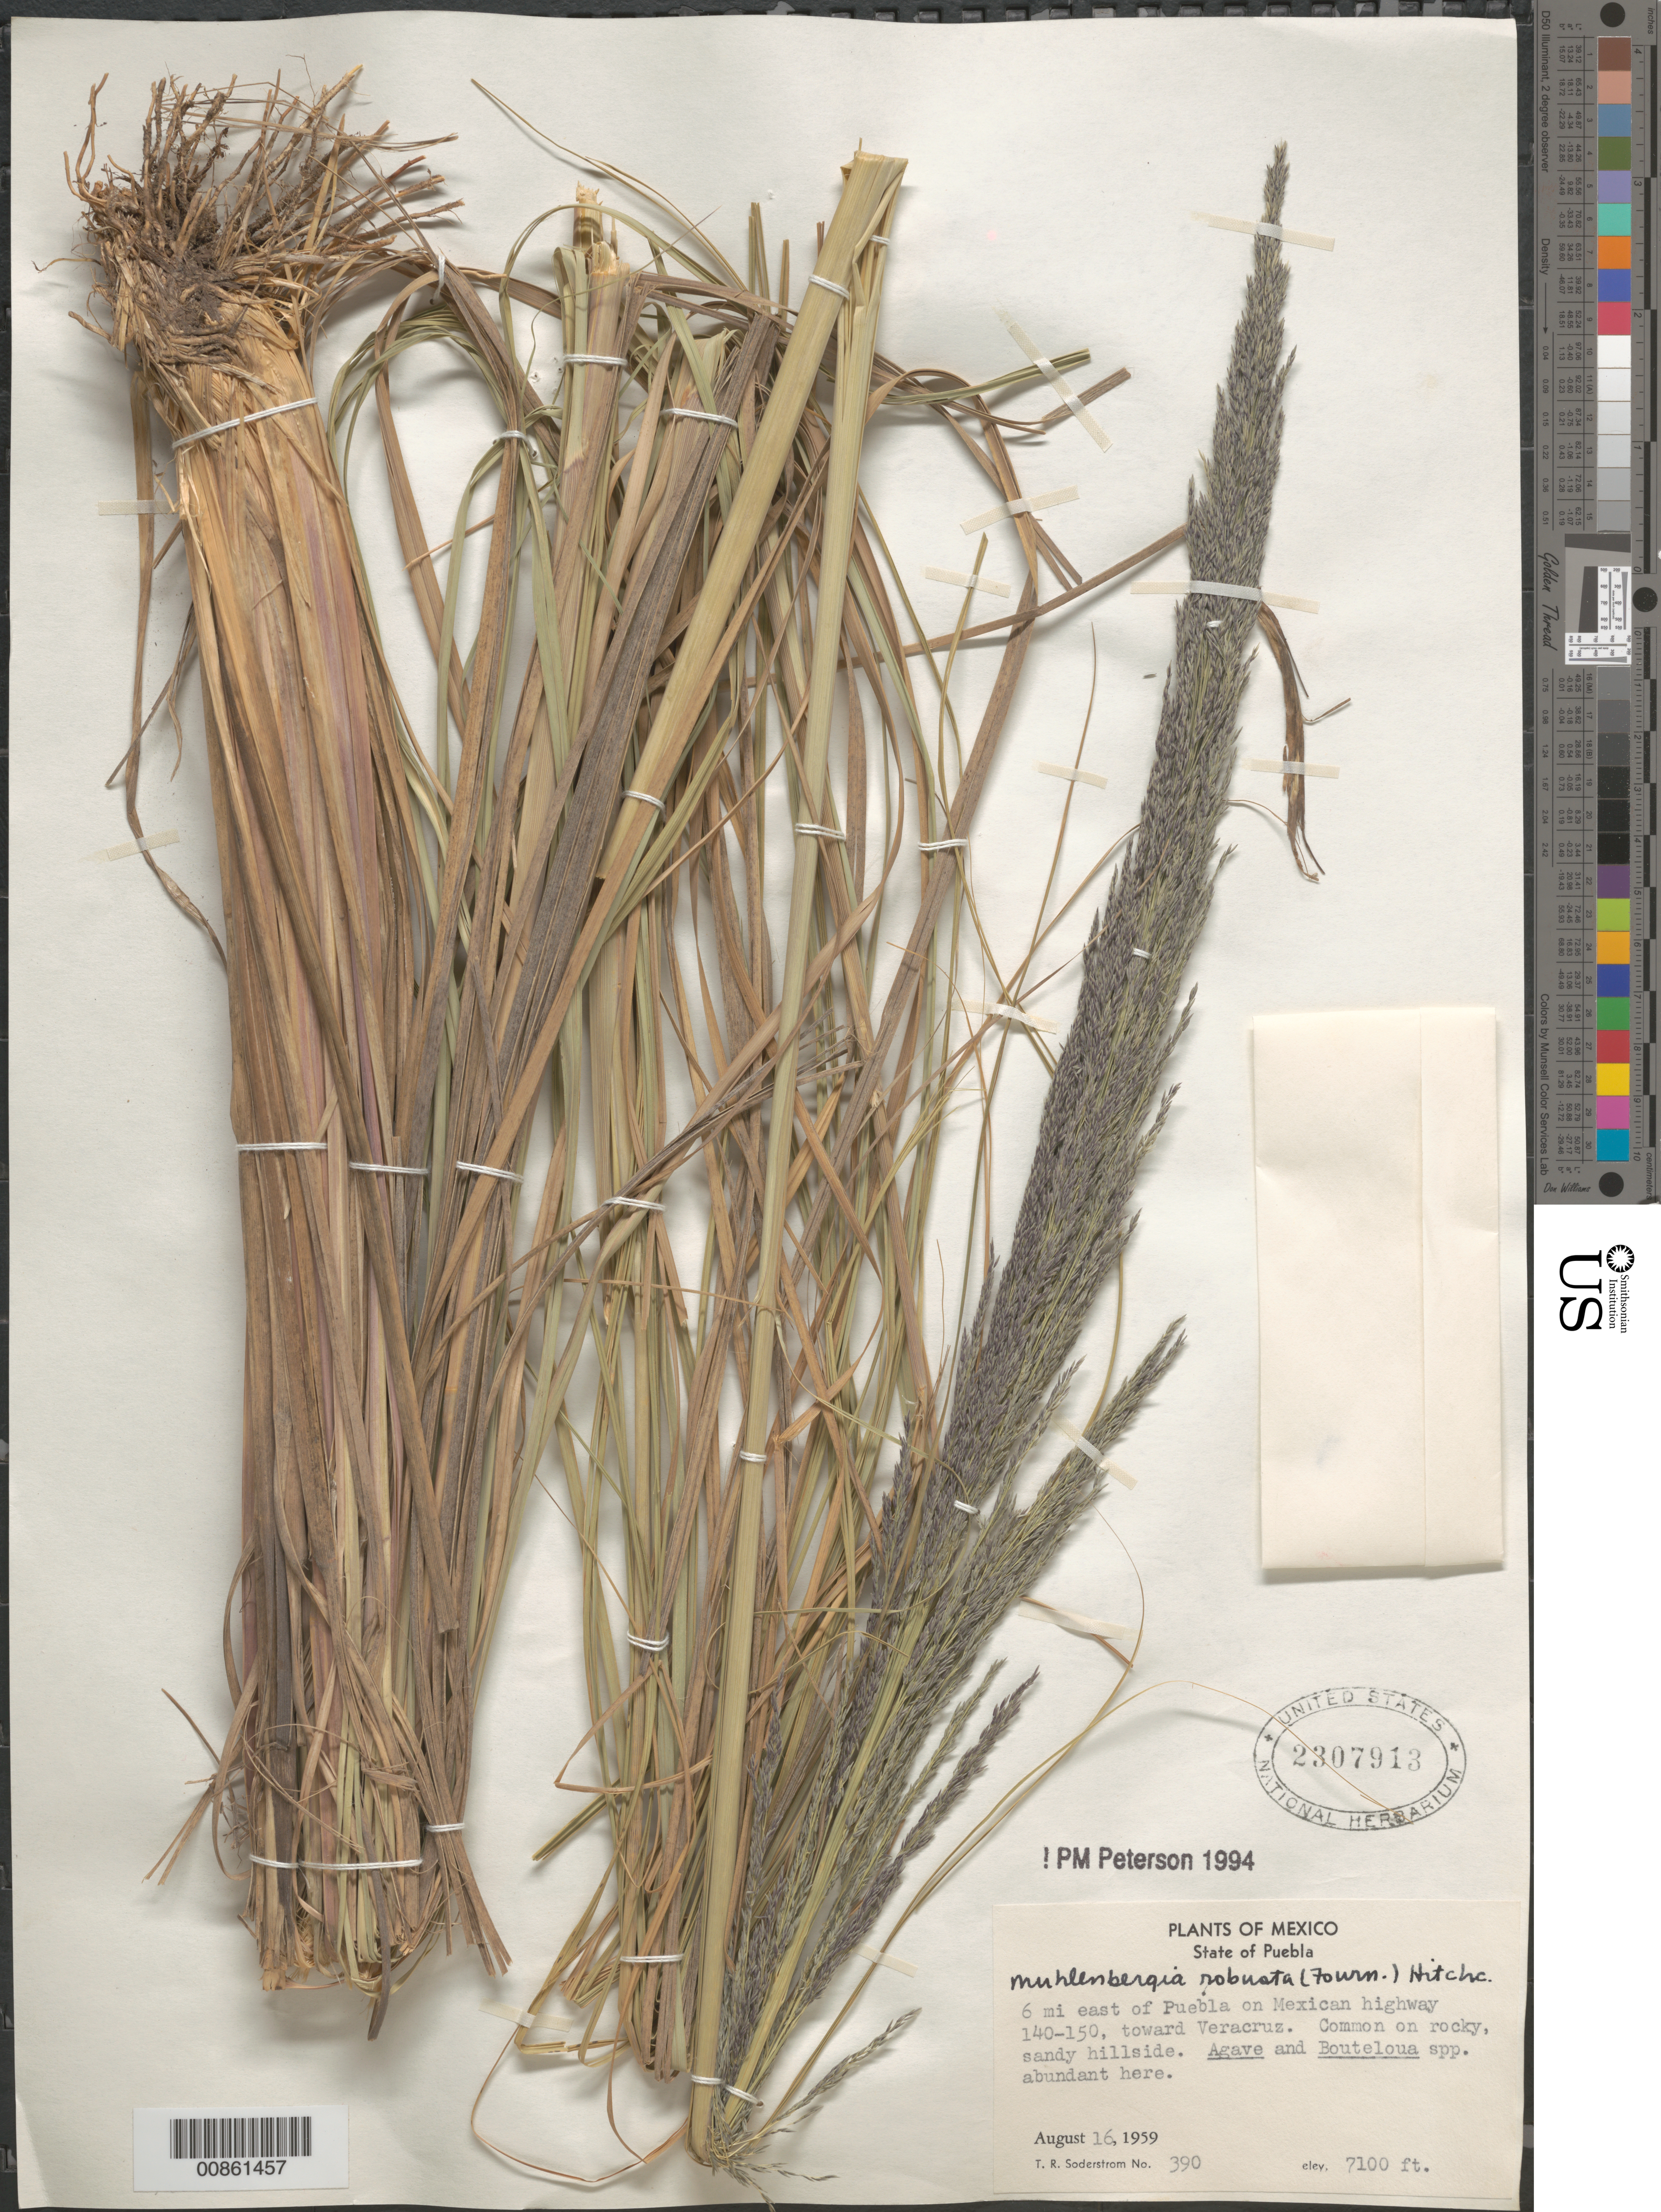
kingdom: Plantae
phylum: Tracheophyta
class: Liliopsida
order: Poales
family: Poaceae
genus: Muhlenbergia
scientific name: Muhlenbergia robusta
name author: (E. Fourn.) Hitchc.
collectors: T. R. Soderstrom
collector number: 390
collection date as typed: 16 Aug 1959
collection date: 1959-08-16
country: Mexico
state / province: Puebla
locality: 6 mi E of Puebla on Hwy 140-150 to Veracruz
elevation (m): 2164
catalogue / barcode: US 2307913